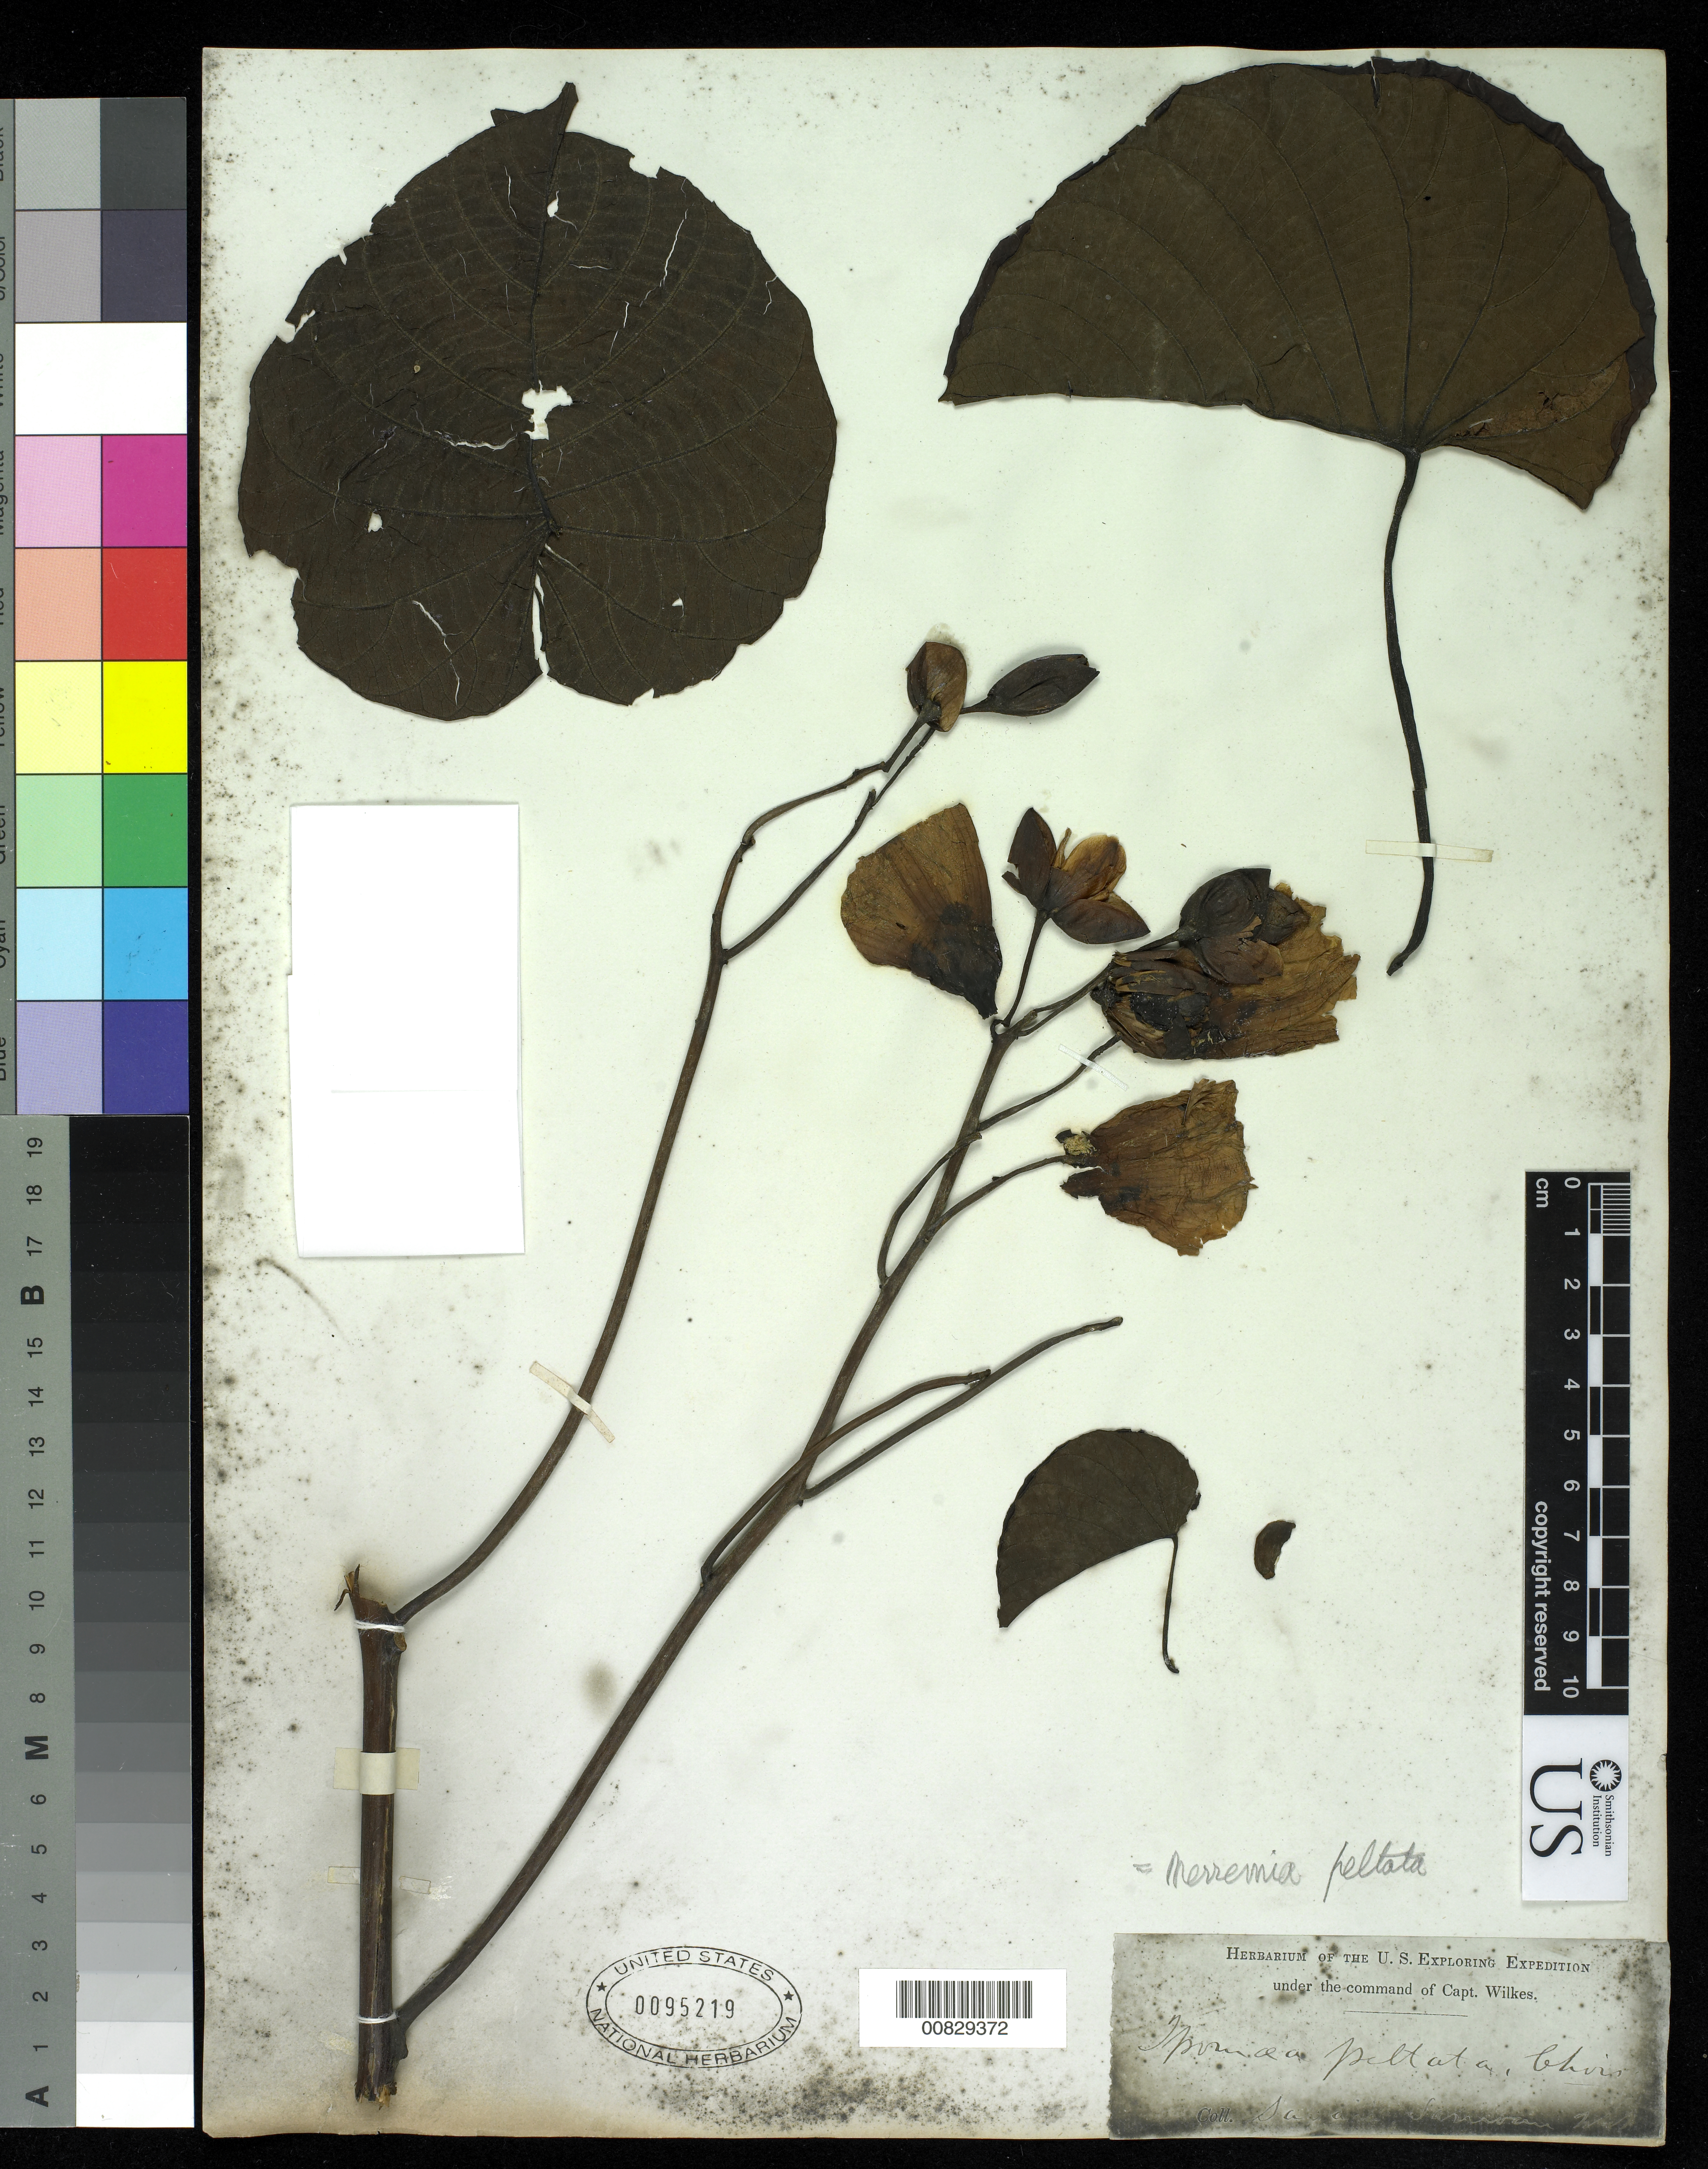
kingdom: Plantae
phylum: Tracheophyta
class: Magnoliopsida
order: Solanales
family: Convolvulaceae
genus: Decalobanthus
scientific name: Decalobanthus peltatus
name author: (L.) A. R. Simões & Staples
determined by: Wagner, W. L., (BOT), Smithsonian Institution - National Museum of Natural History (UNITED STATES)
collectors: Wilkes Explor. Exped.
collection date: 1838/1842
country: Samoa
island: Savai'i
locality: Savaii. Samoan Islands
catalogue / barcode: US 95219